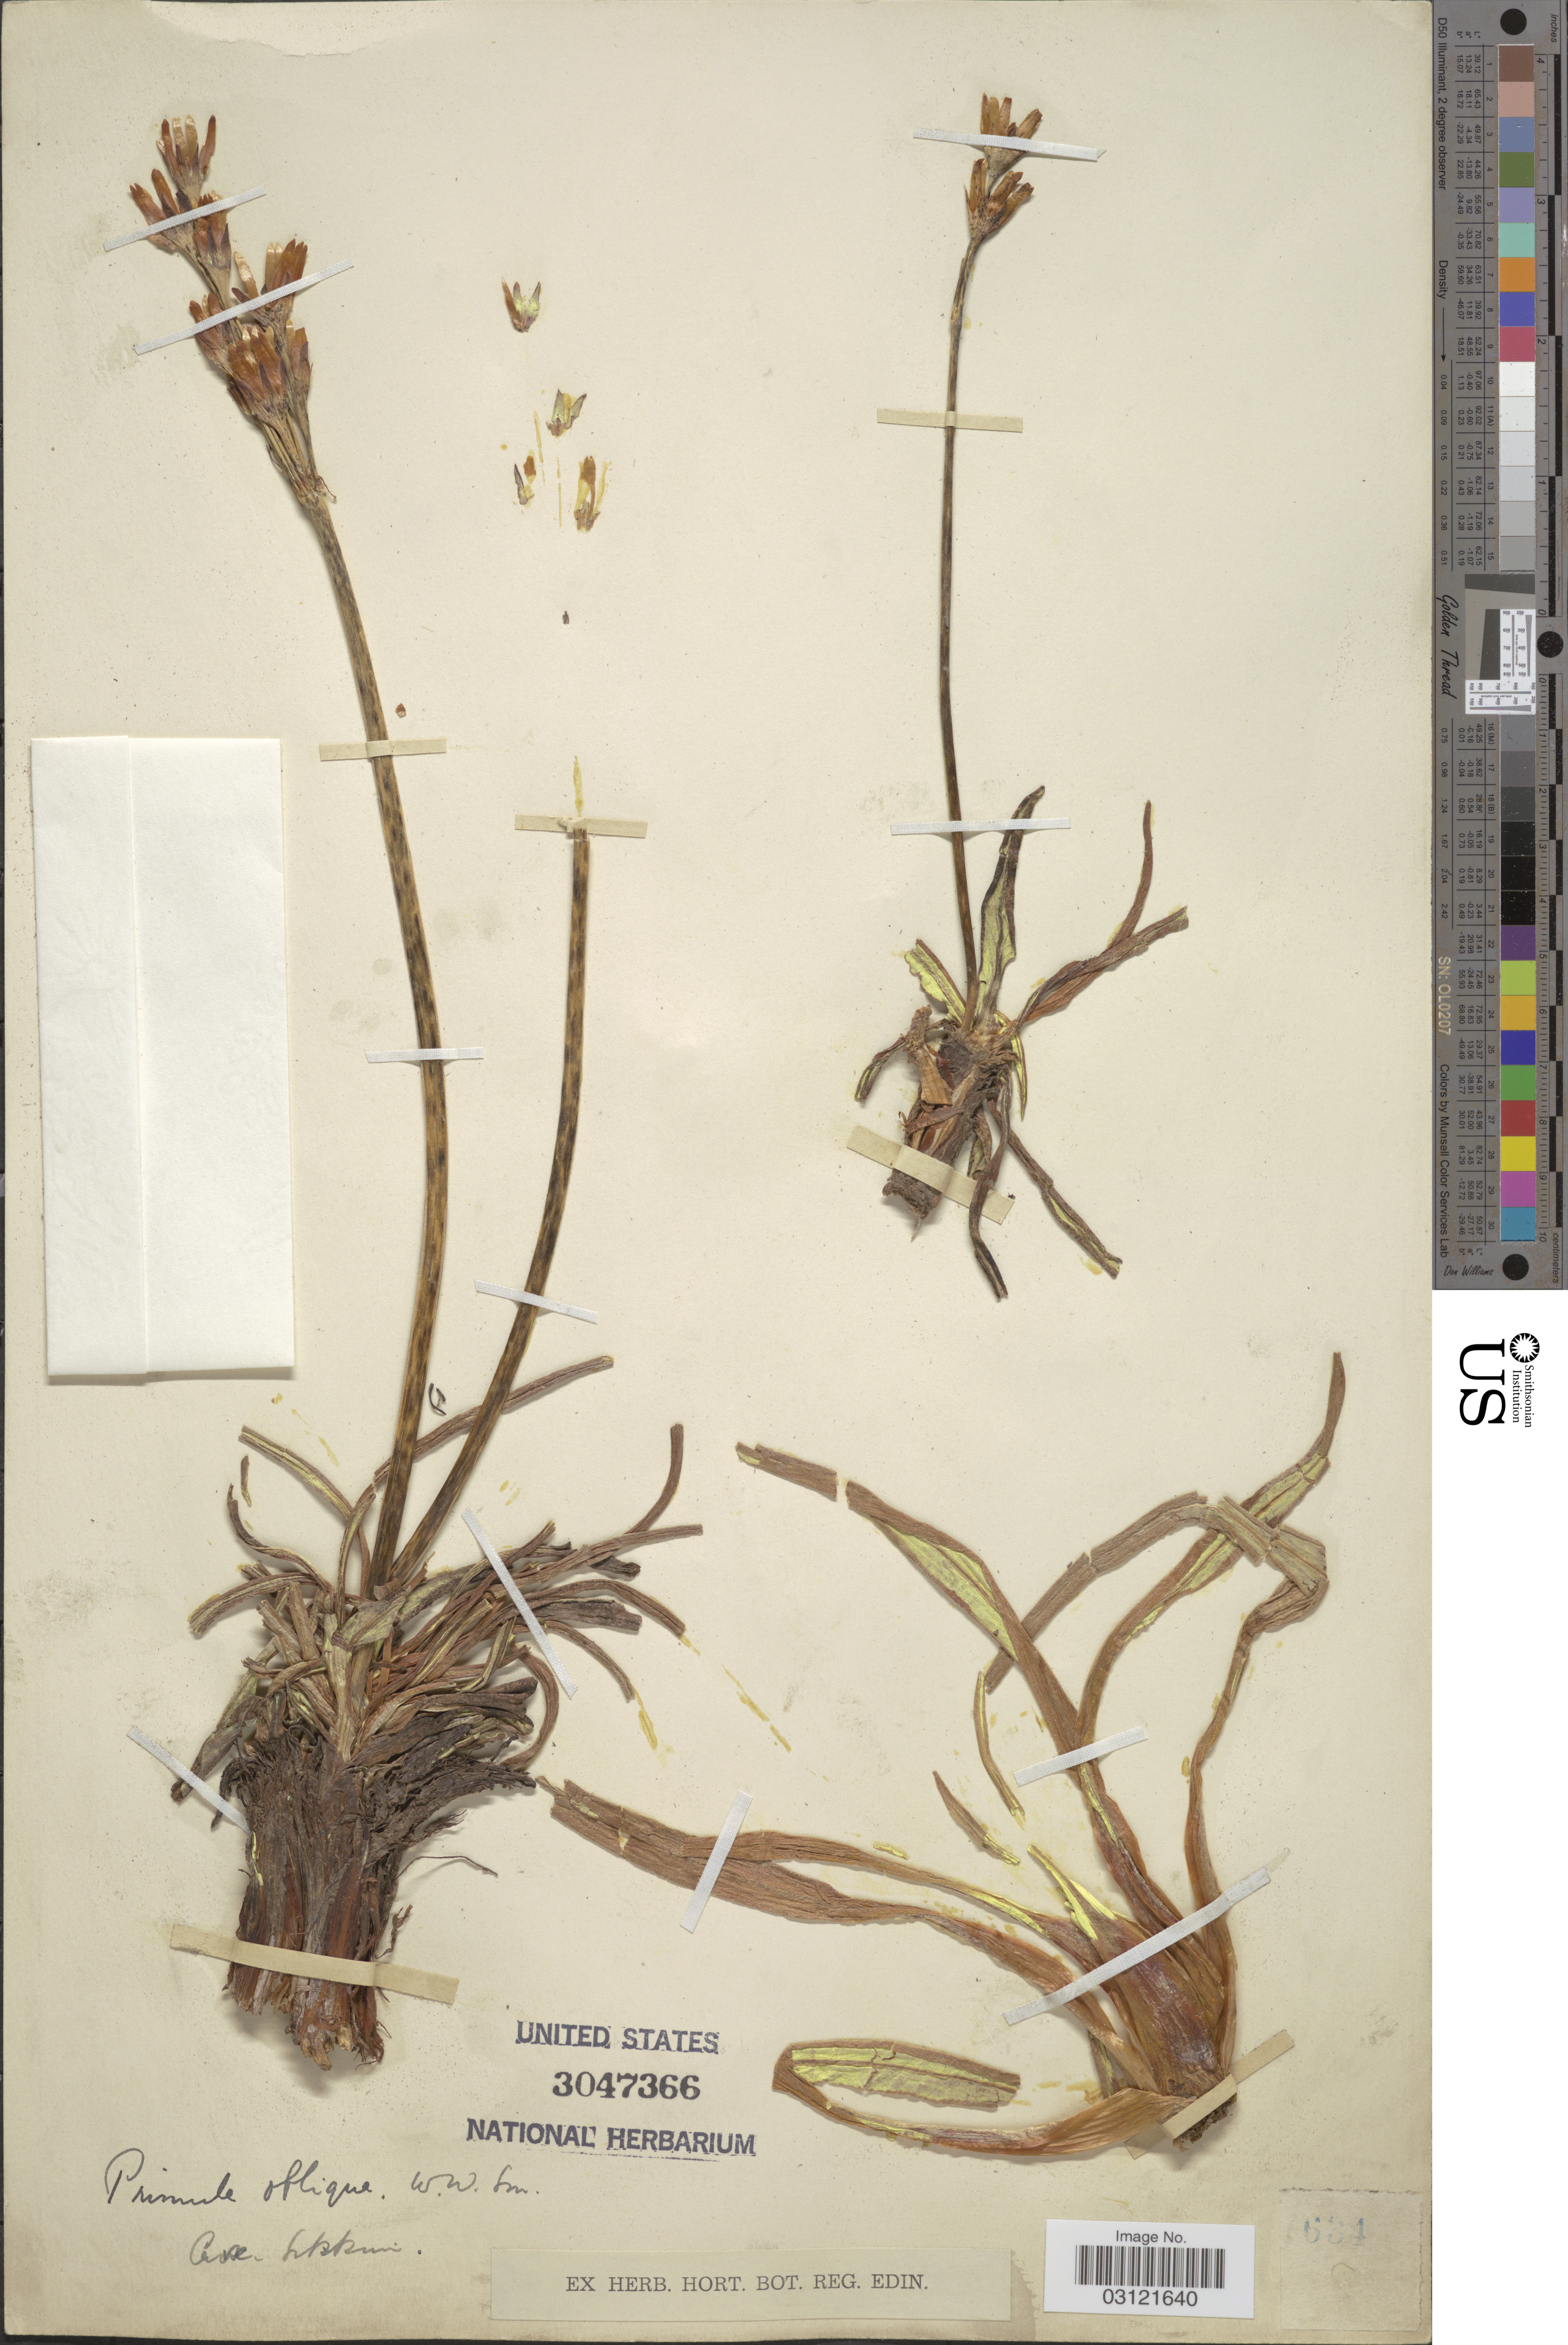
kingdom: Plantae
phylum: Tracheophyta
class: Magnoliopsida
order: Ericales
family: Primulaceae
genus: Primula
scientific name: Primula obliqua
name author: W.W. Sm. in W.W. Sm. & H.R. Fletcher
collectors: Ex herb. Hort. Reg. Bot. Edin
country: India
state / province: Sikkim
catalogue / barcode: US 3047366